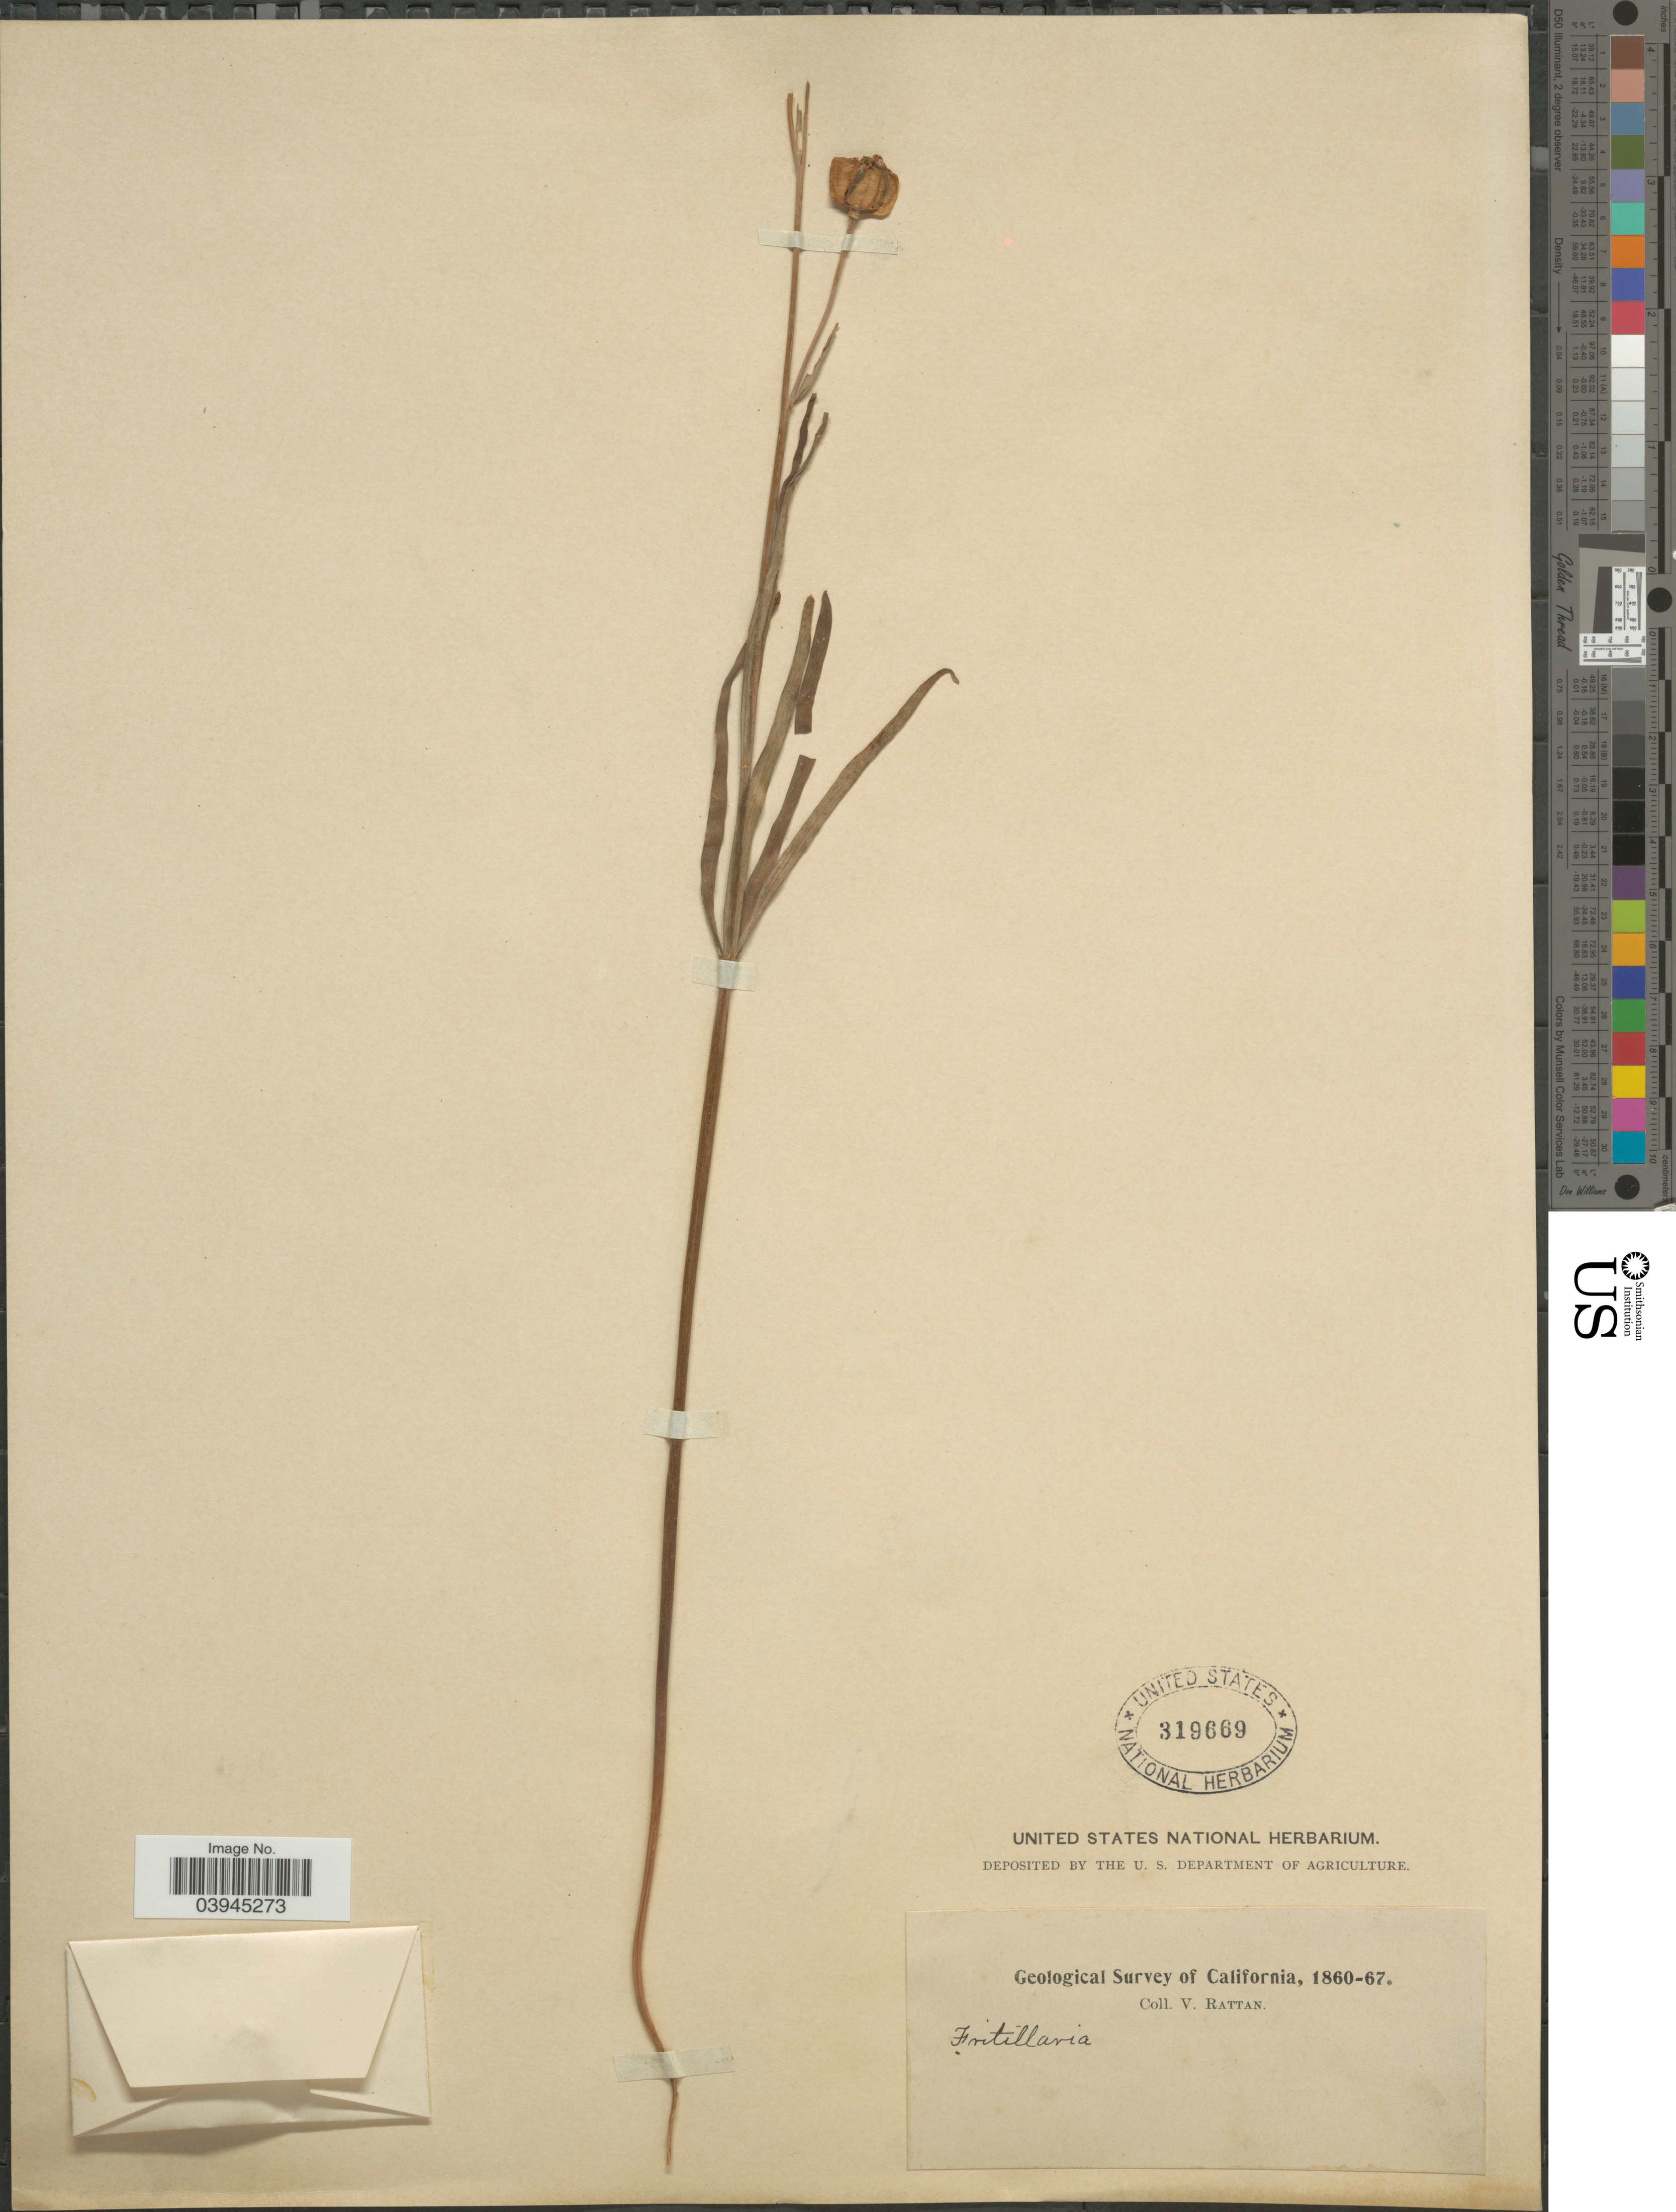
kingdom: Plantae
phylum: Tracheophyta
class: Liliopsida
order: Liliales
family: Liliaceae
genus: Fritillaria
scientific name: Fritillaria sp.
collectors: V. Rattan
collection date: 1860/1867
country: United States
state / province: California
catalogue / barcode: US 319669